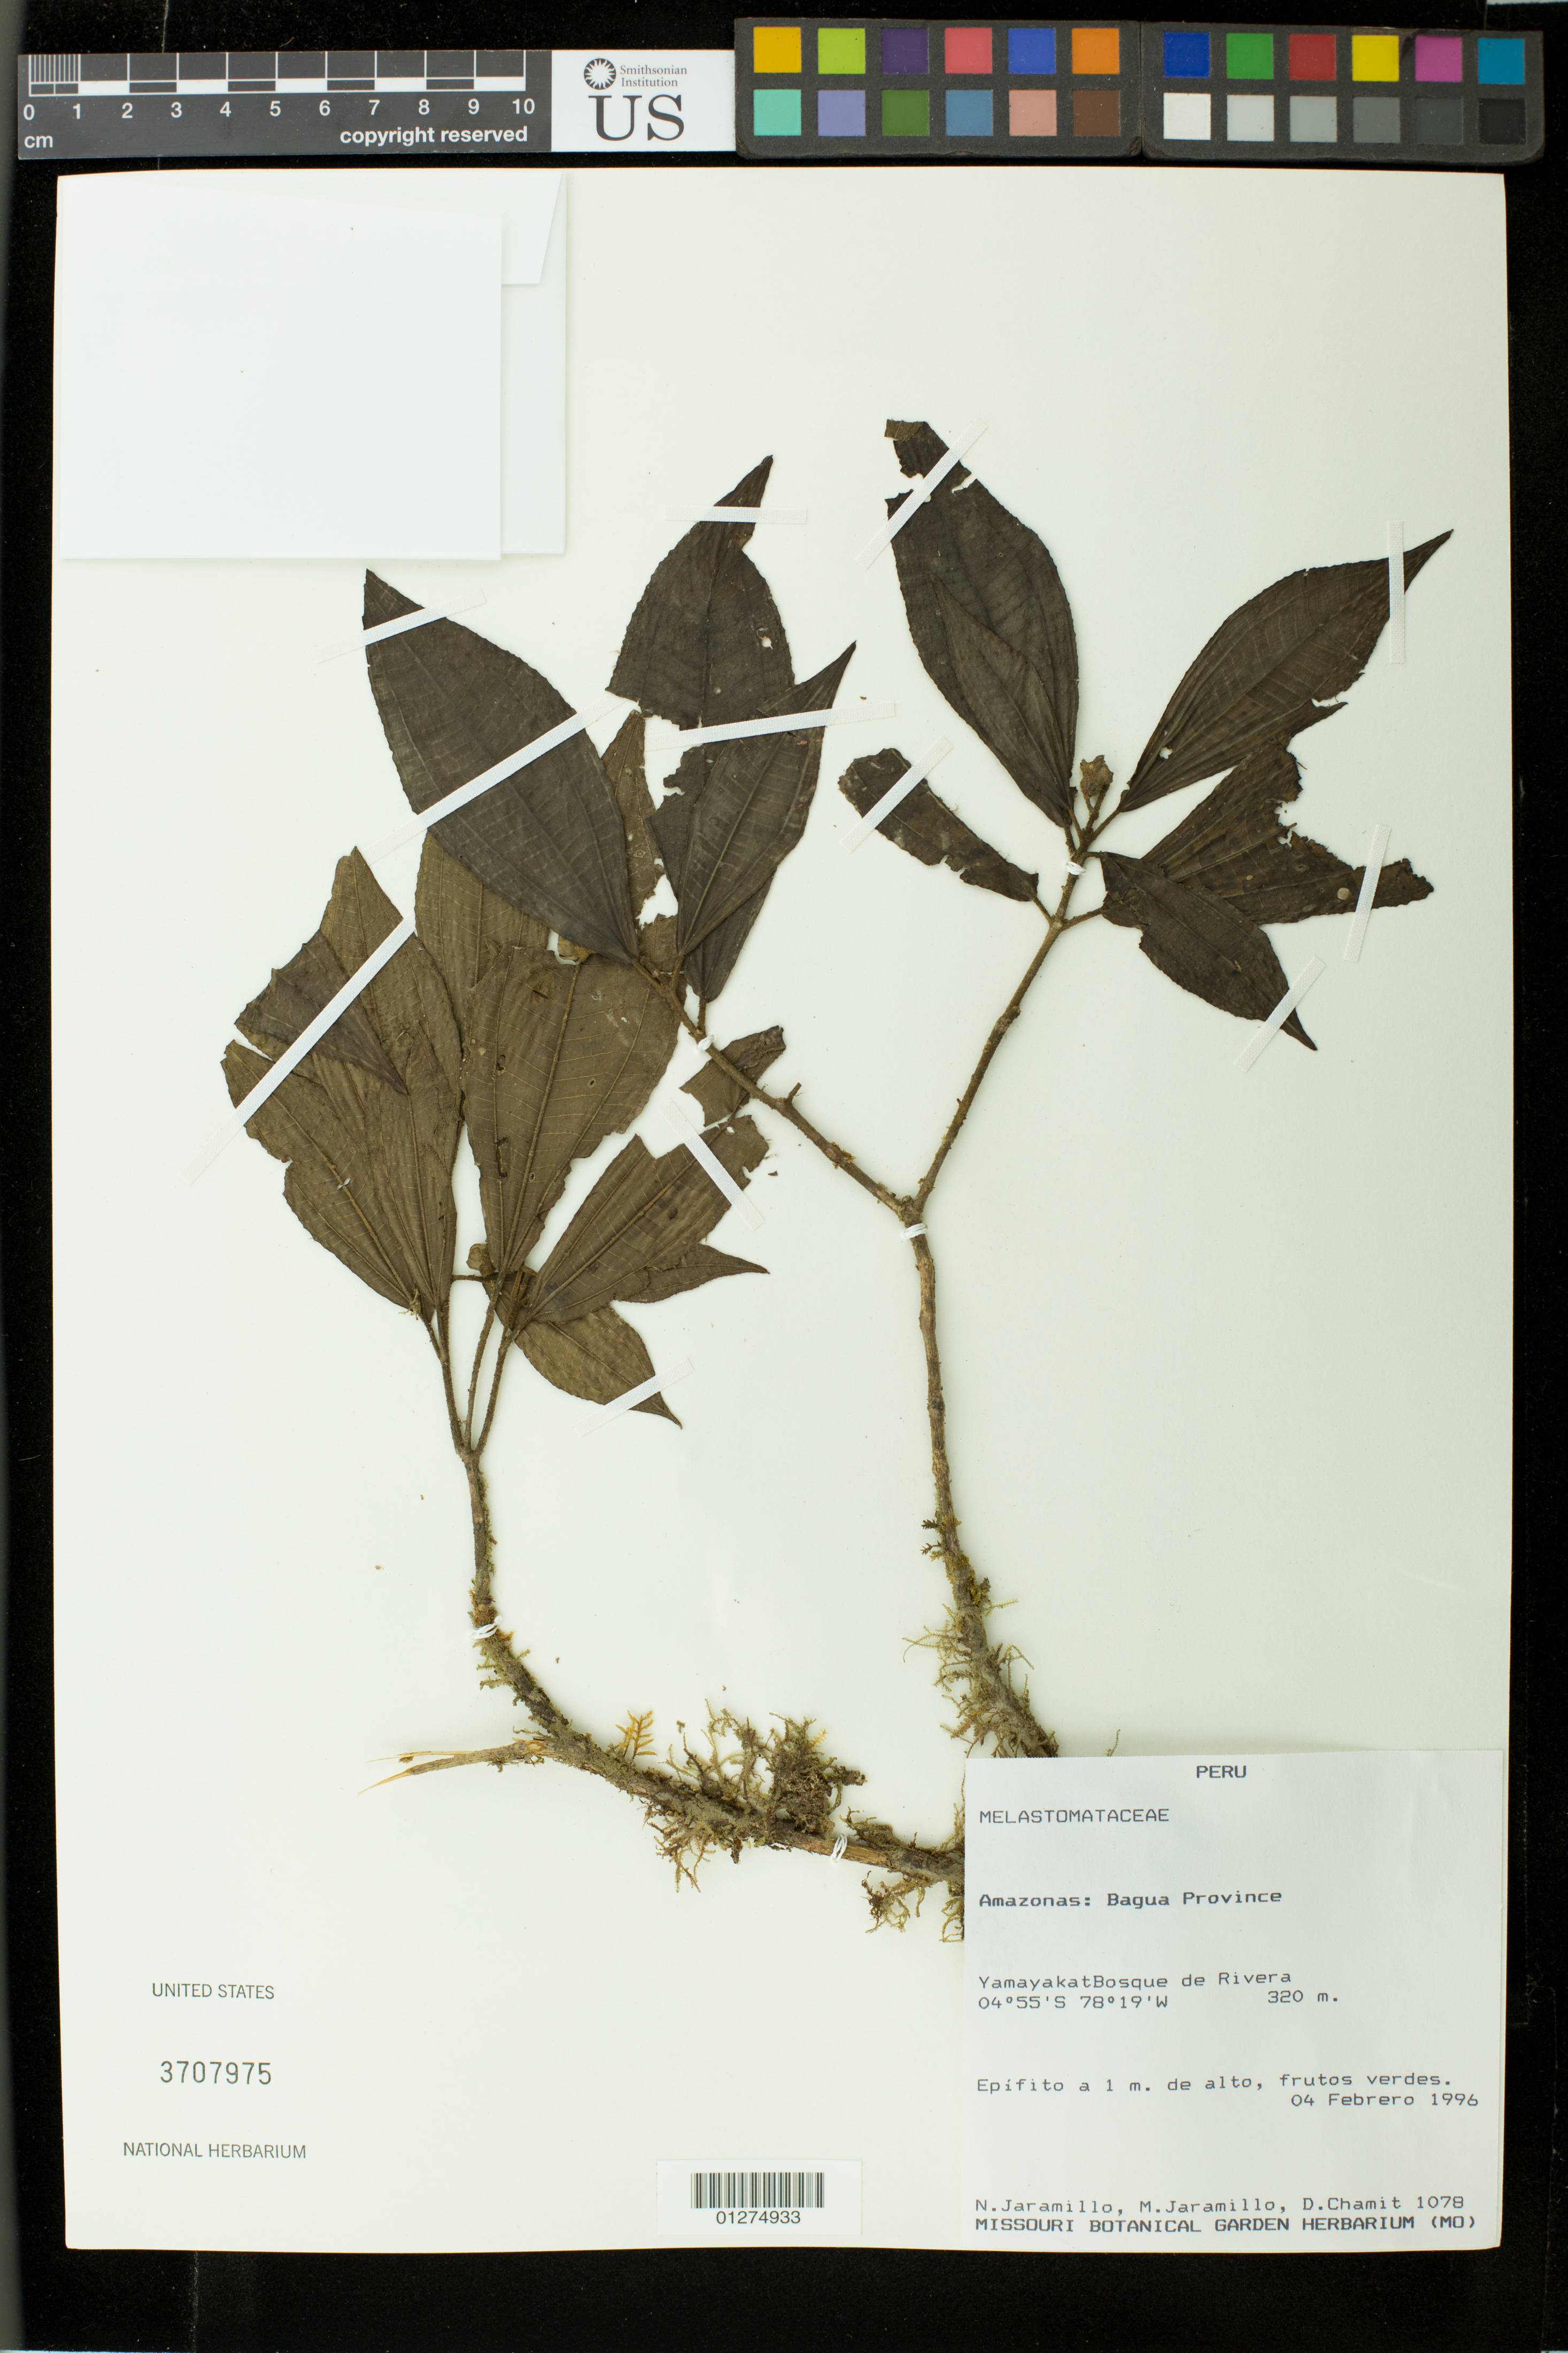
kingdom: Plantae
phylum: Tracheophyta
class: Magnoliopsida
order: Myrtales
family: Melastomataceae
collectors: N. Jaramillo, M. Jaramillo & D. Chamit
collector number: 1078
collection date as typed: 04 Feb 1996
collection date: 1996-02-04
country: Peru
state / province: Amazonas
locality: Prov. Bagua; Yamayakat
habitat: bosque de rivera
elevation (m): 320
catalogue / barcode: US 3707975